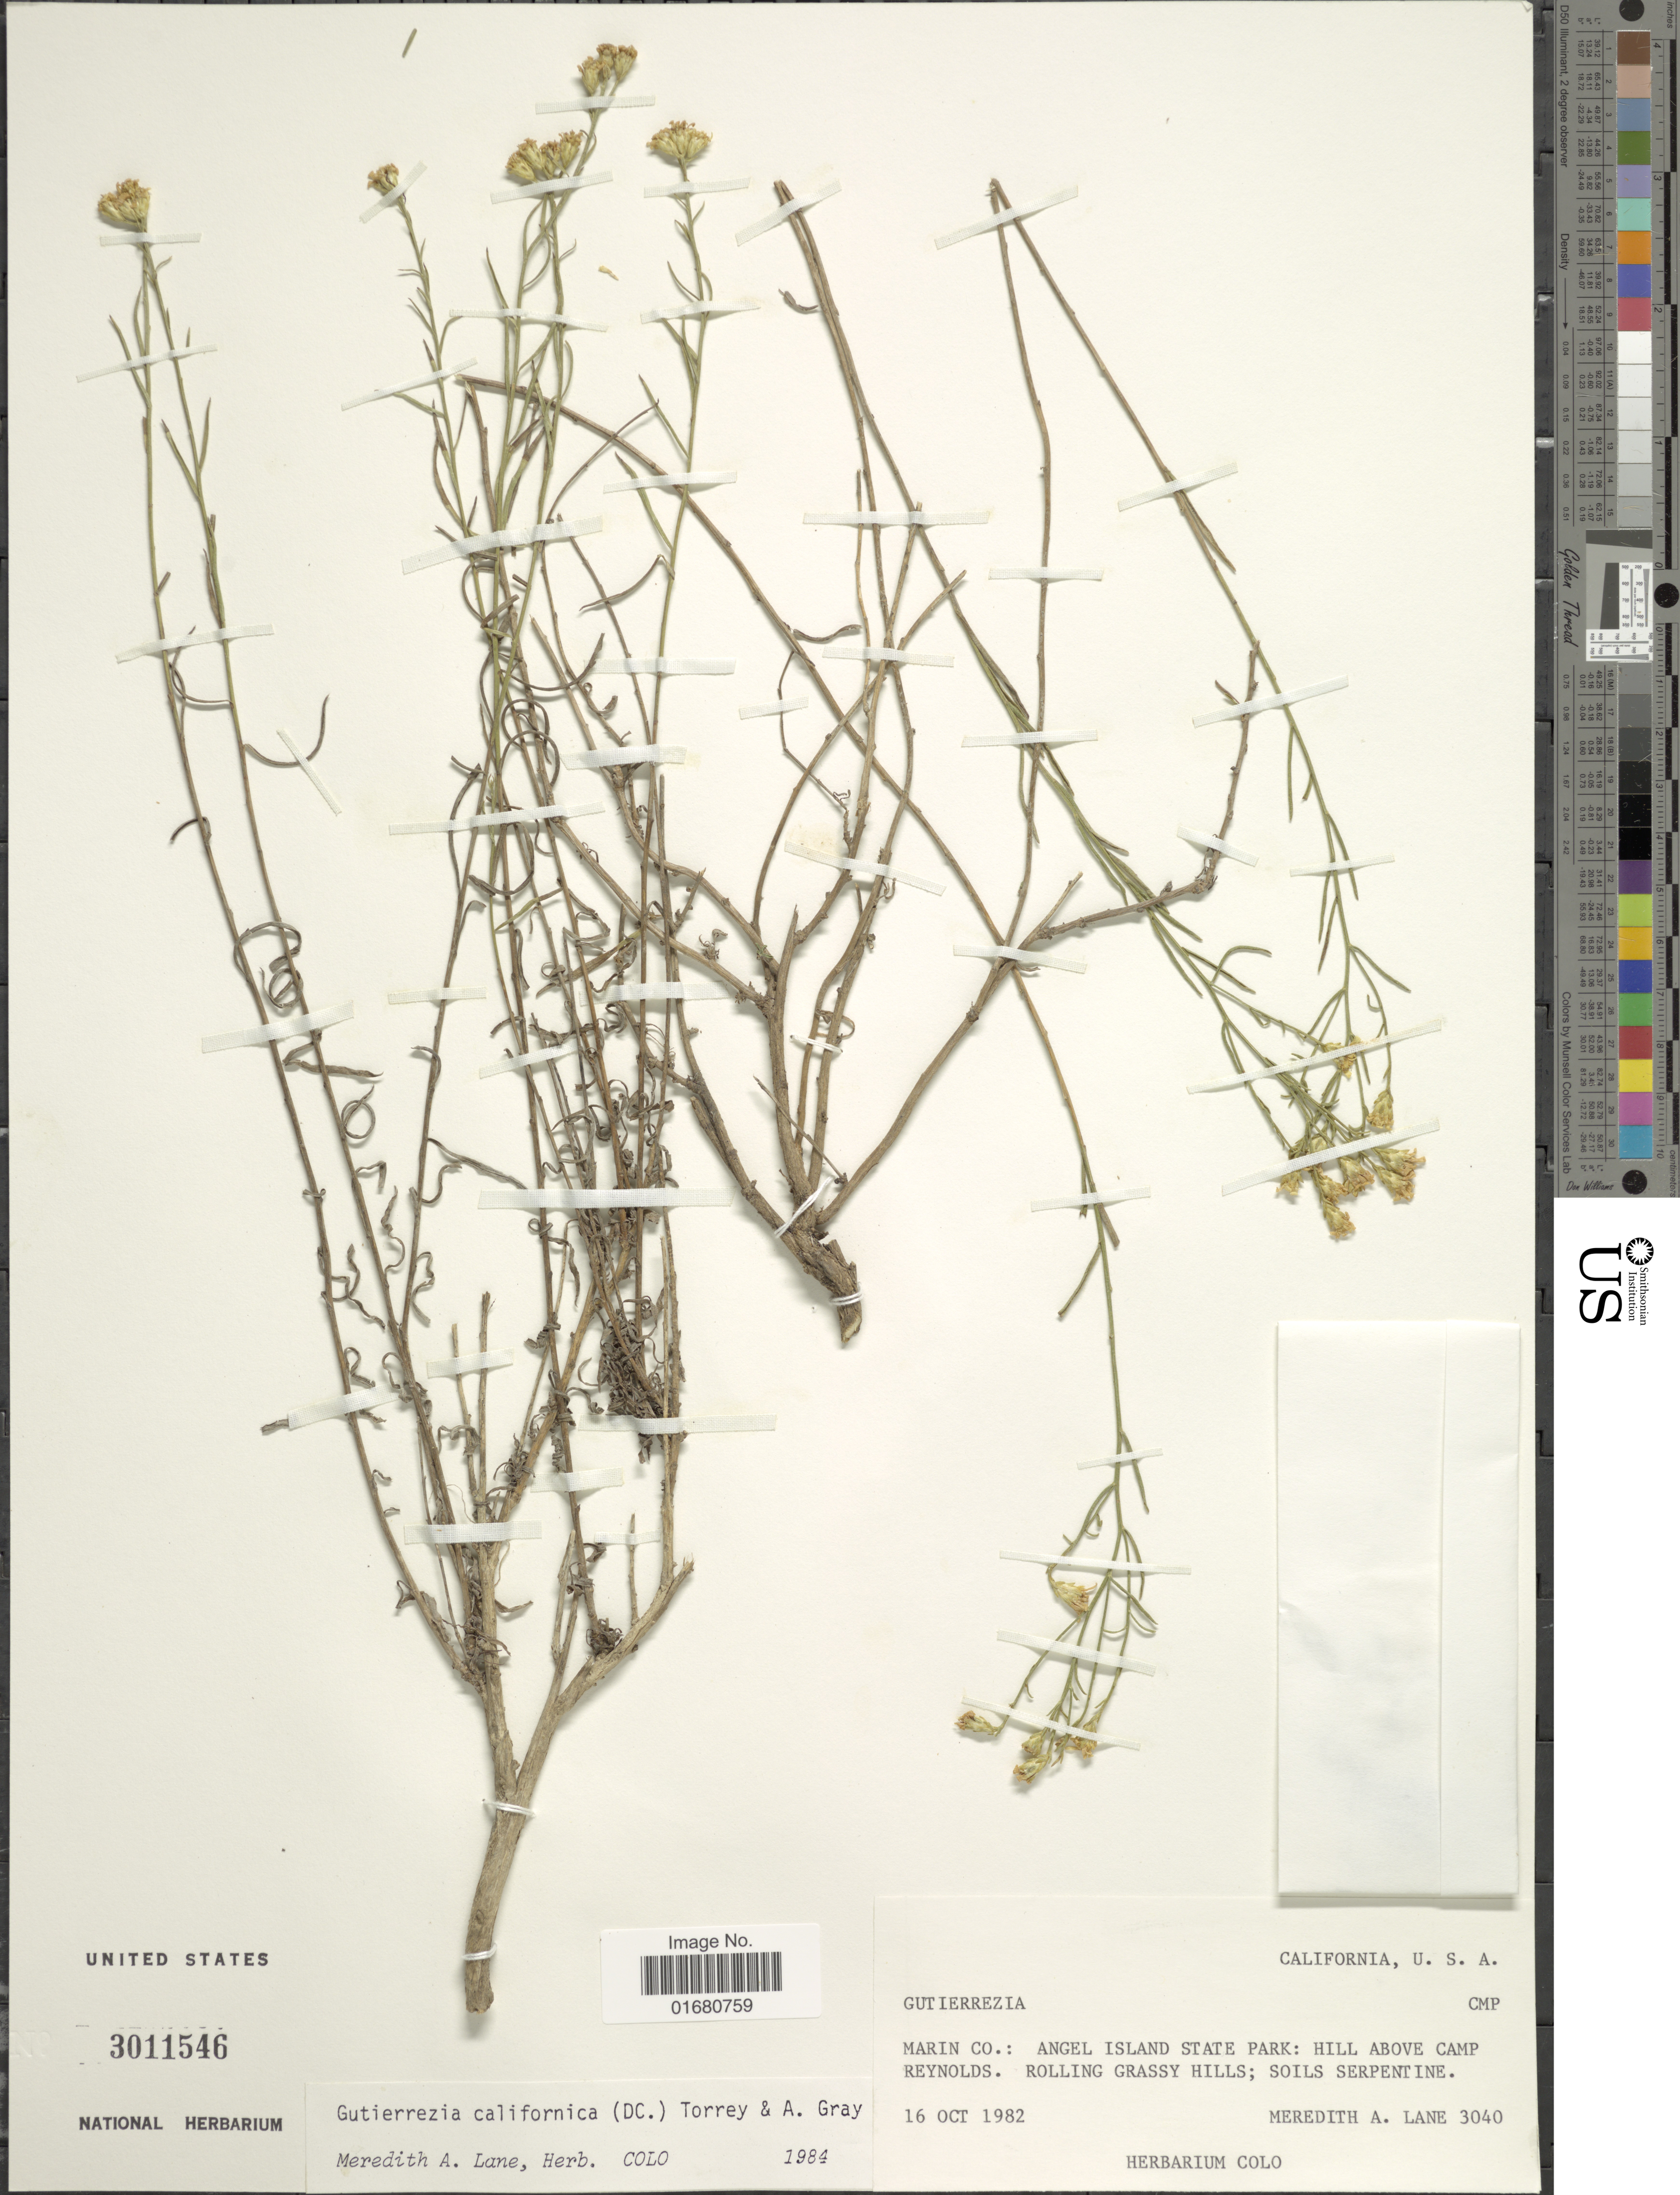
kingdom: Plantae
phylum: Tracheophyta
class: Magnoliopsida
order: Asterales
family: Asteraceae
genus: Gutierrezia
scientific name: Gutierrezia californica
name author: Torr. & A. Gray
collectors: M. A. Lane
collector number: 3040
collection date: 1982-10-16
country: United States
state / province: California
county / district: Marin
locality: Marin Co.: Angel Island State Park: Hill above Camp Reynolds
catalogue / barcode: US 3011546